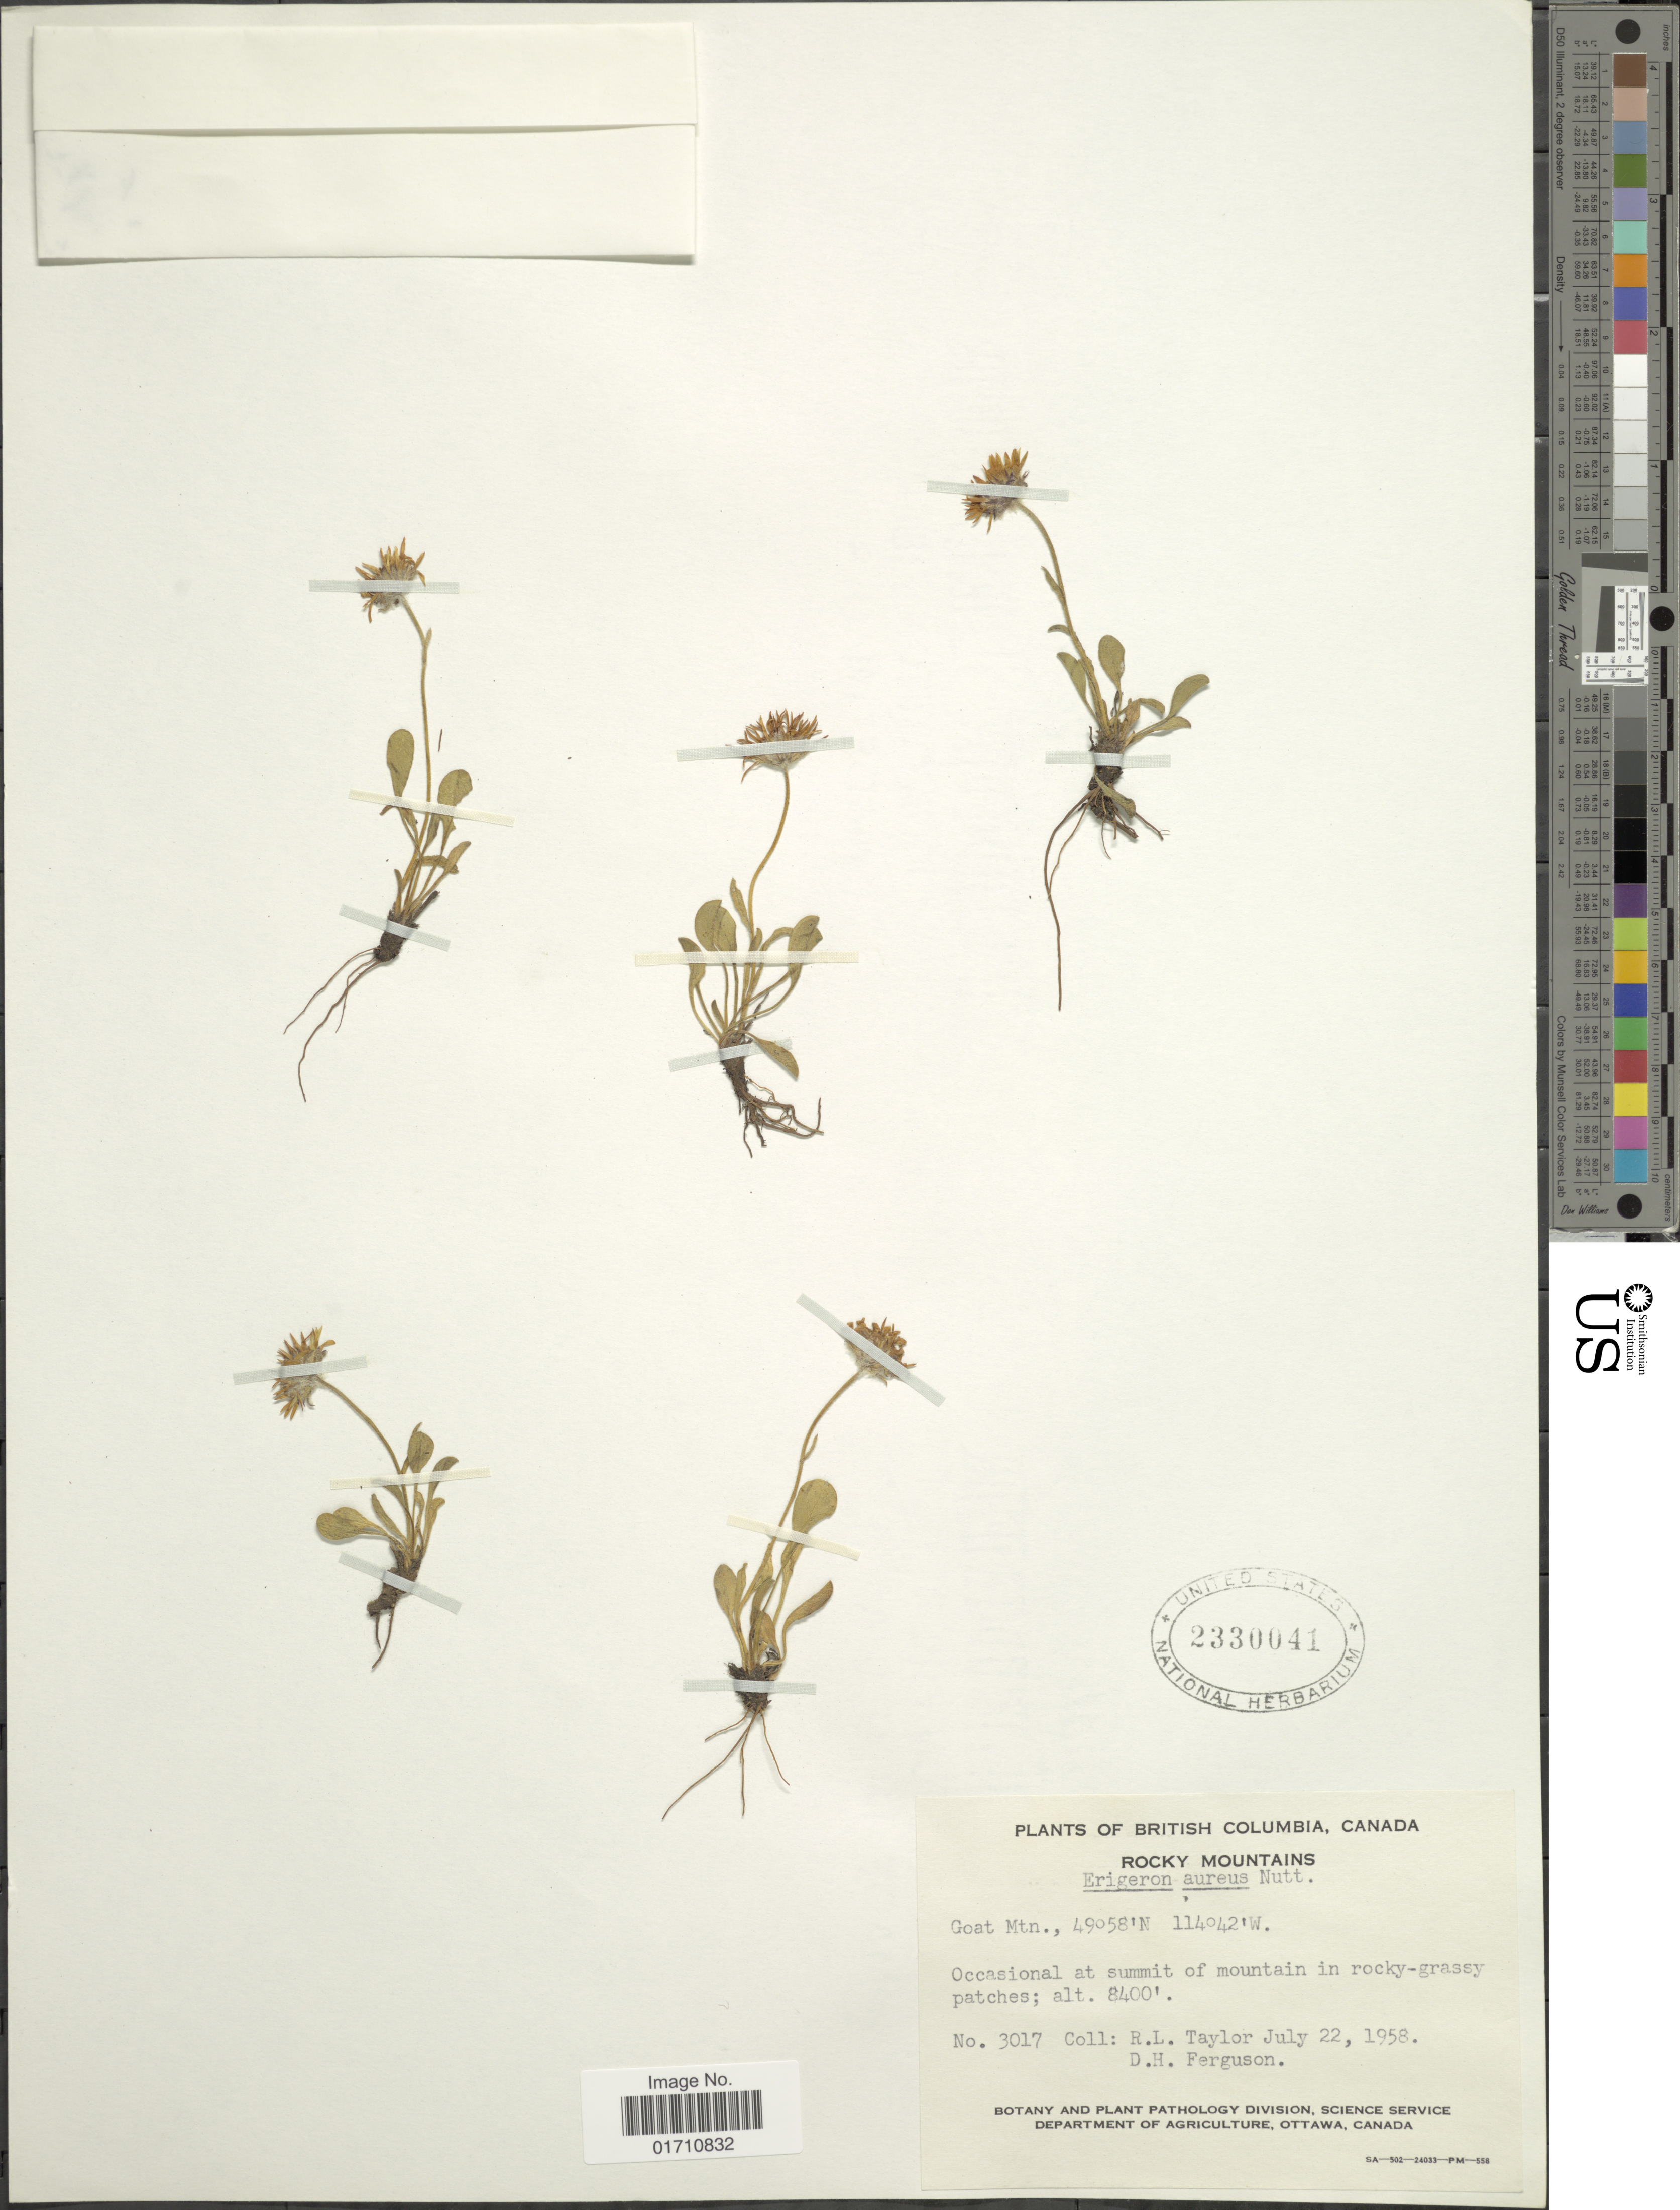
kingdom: Plantae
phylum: Tracheophyta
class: Magnoliopsida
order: Asterales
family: Asteraceae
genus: Erigeron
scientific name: Erigeron aureus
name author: Greene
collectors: R. Taylor & D. Ferguson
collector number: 3017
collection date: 1958-07-22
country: Canada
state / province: British Columbia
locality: Rocky Mountains, Goat Mtn, Occasional at summit of mountain in rocky-grassy patches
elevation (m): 2560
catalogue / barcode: US 2330041